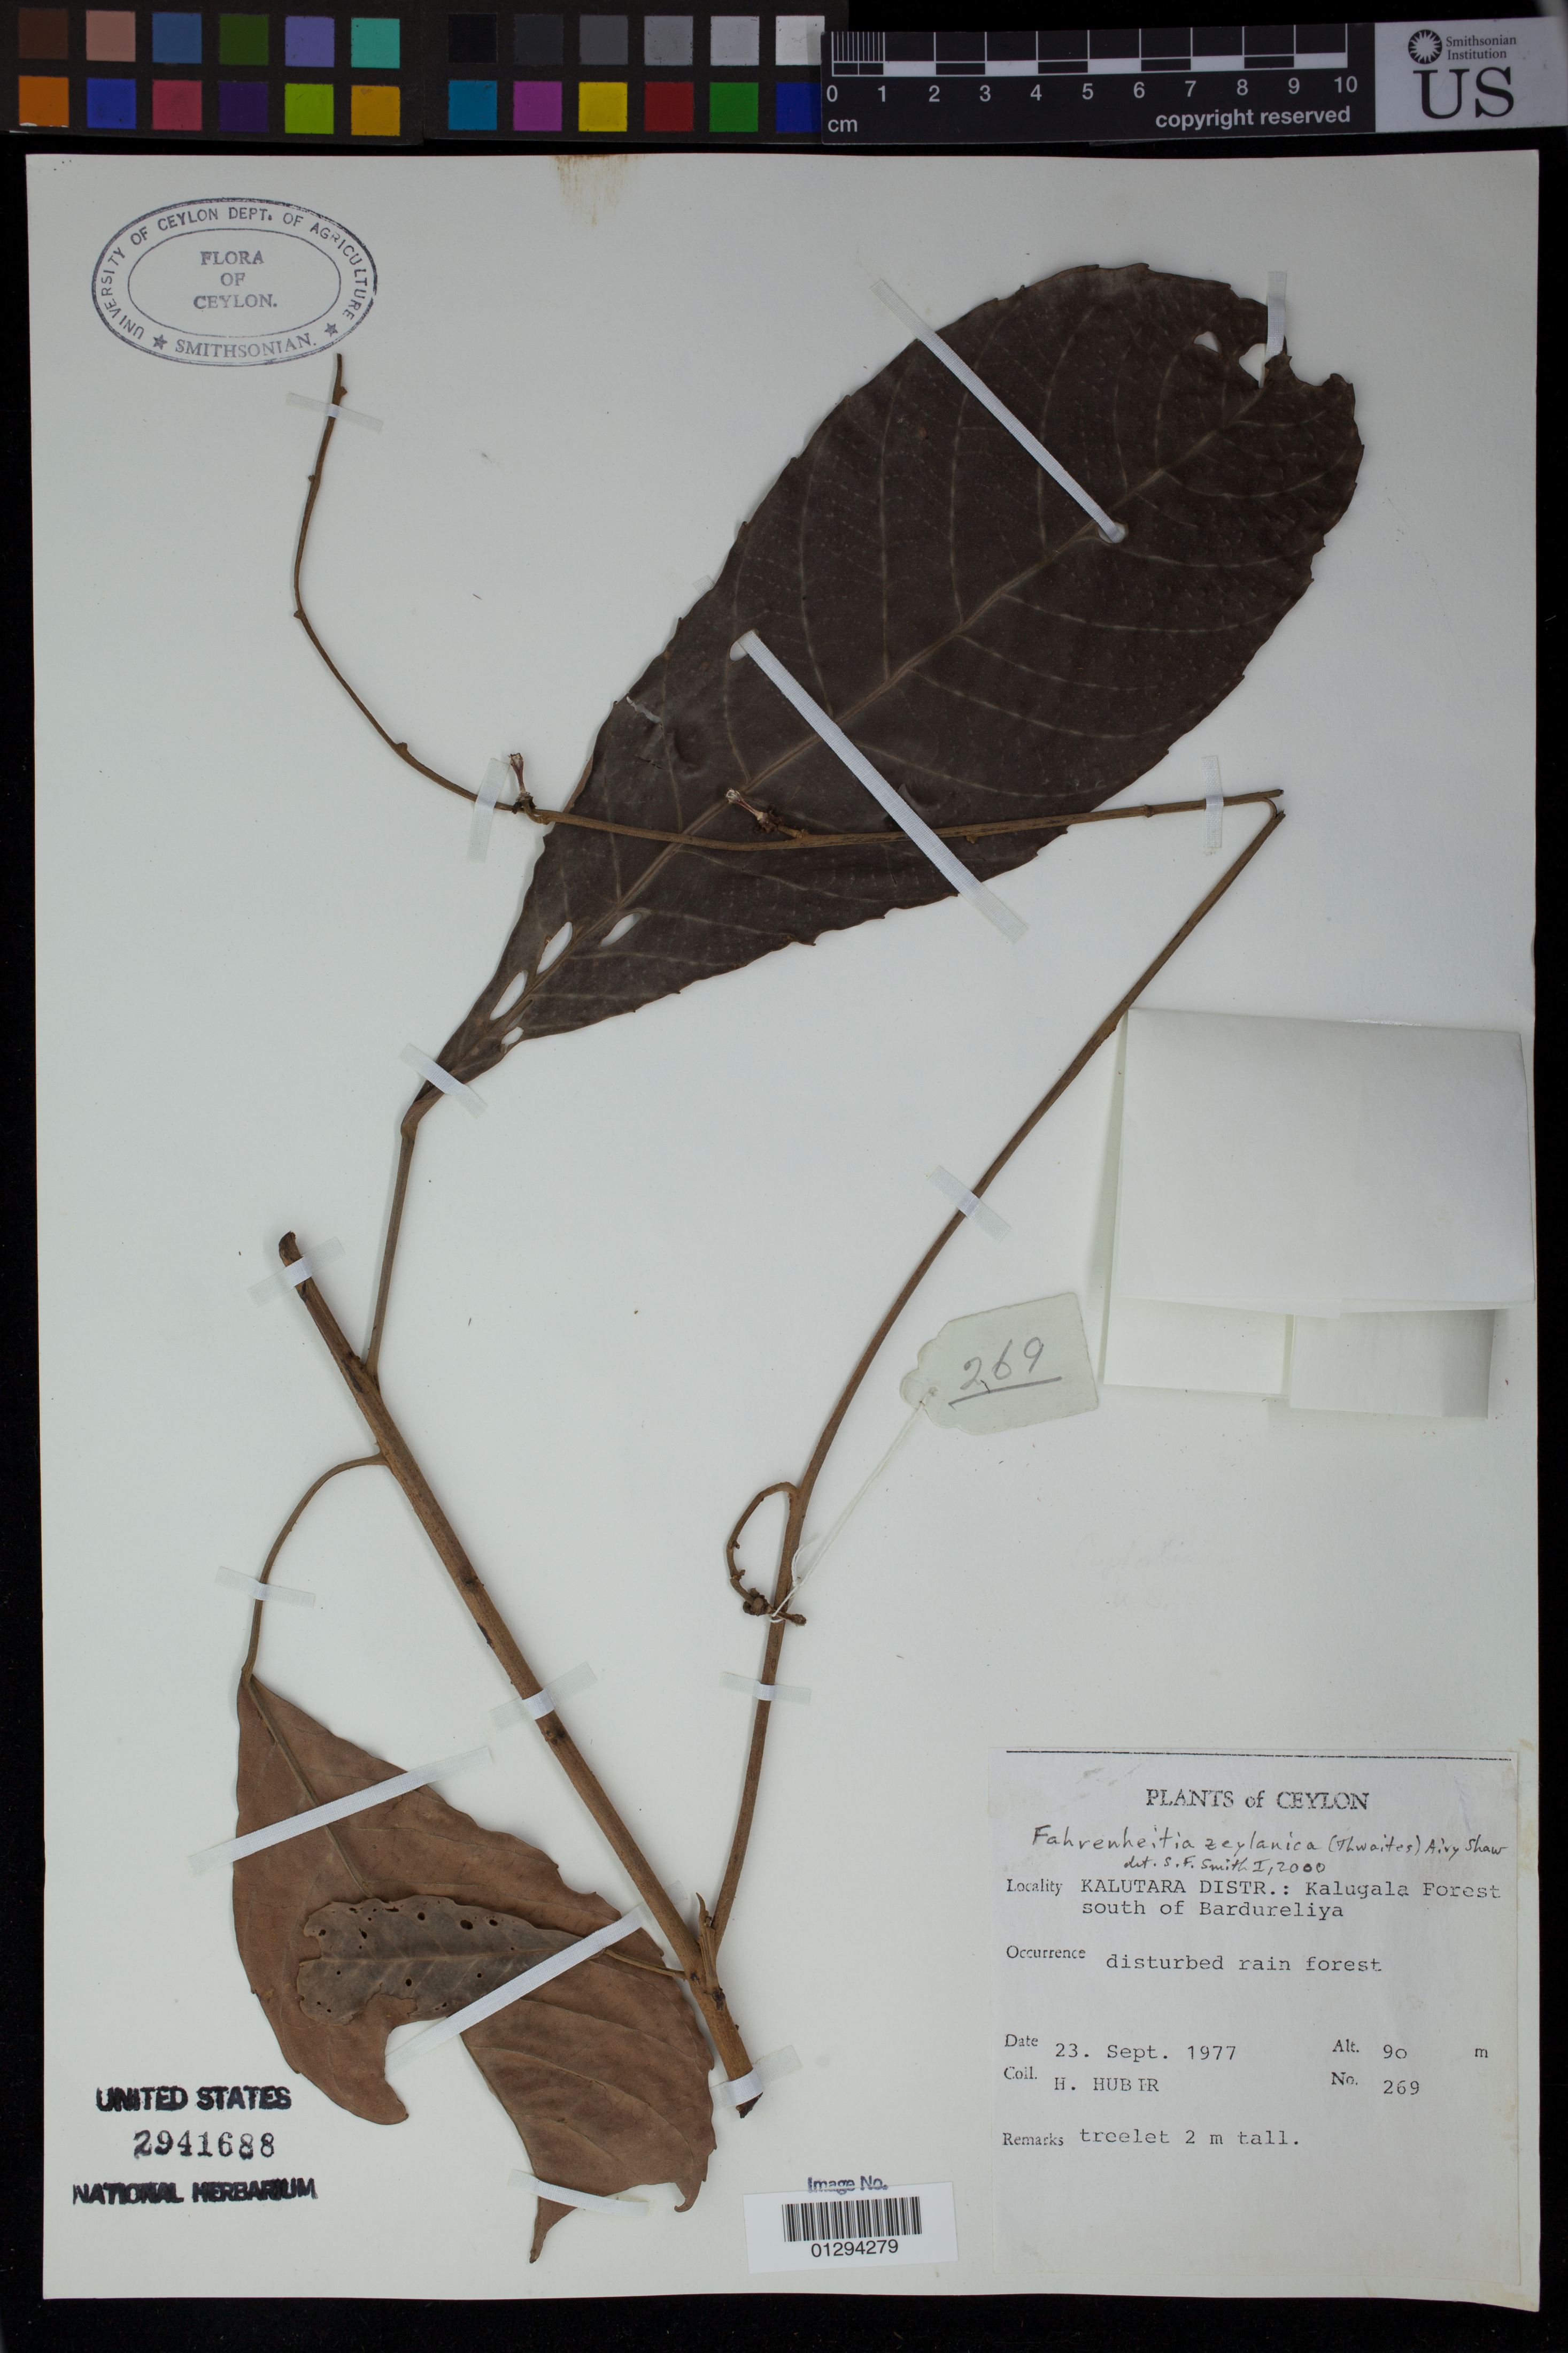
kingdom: Plantae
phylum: Tracheophyta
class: Magnoliopsida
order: Malpighiales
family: Euphorbiaceae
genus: Fahrenheitia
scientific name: Fahrenheitia zeylanica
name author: (Thwaites) Airy Shaw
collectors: H. Huber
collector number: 269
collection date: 1977-09-23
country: Sri Lanka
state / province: Western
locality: Kalutara Distr.: Kalugala Forest, south of Bardureliya [Baduraliya].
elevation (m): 90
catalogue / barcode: US 2941688